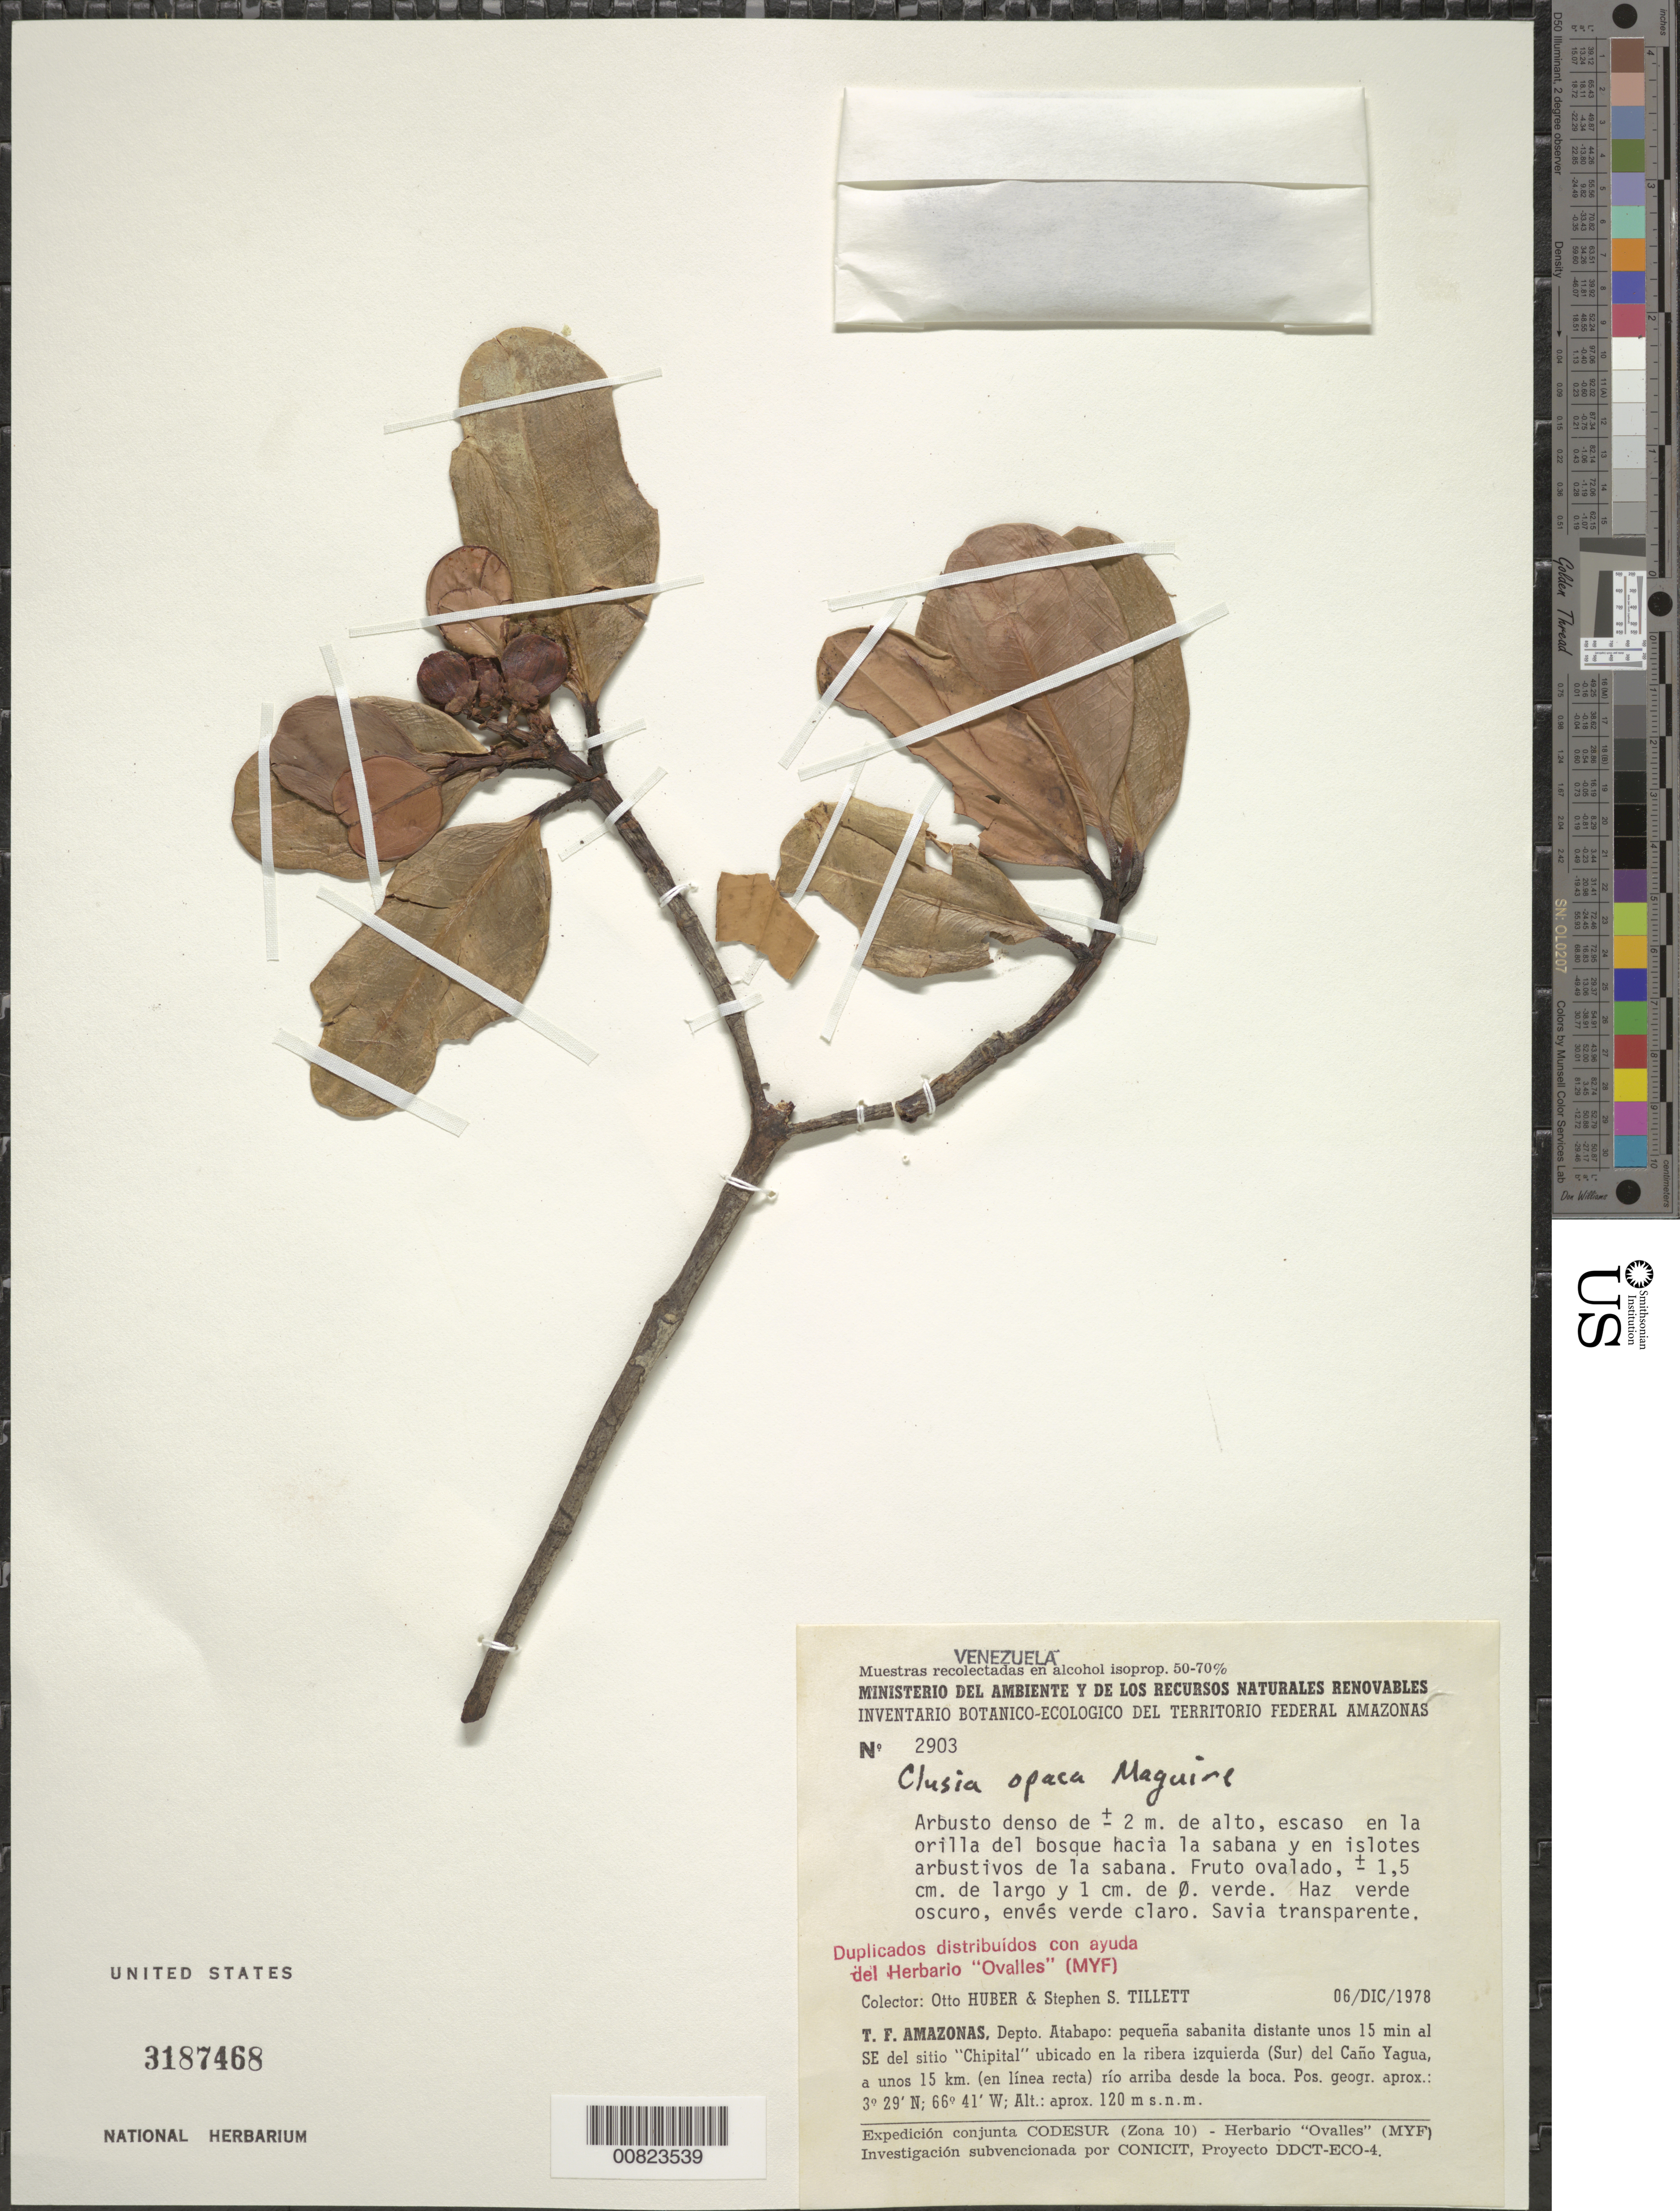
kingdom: Plantae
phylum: Tracheophyta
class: Magnoliopsida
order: Malpighiales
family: Clusiaceae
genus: Clusia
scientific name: Clusia opaca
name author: Maguire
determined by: Pipoly, J. J., III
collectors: O. Huber & S. S. Tillett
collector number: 2903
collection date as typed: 6-Dec-78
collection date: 1978-12-06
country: Venezuela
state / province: Amazonas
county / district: Atabapo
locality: Caño Yagua, en la ribera izquierda ( Sur), 15 min SE del sitio "Chipital"; 15 km (en línea recta) río arriba desde la boca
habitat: Orilla del bosque hacia la sabana y en islotes arbustivos de la sabana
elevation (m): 120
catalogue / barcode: US 3187468